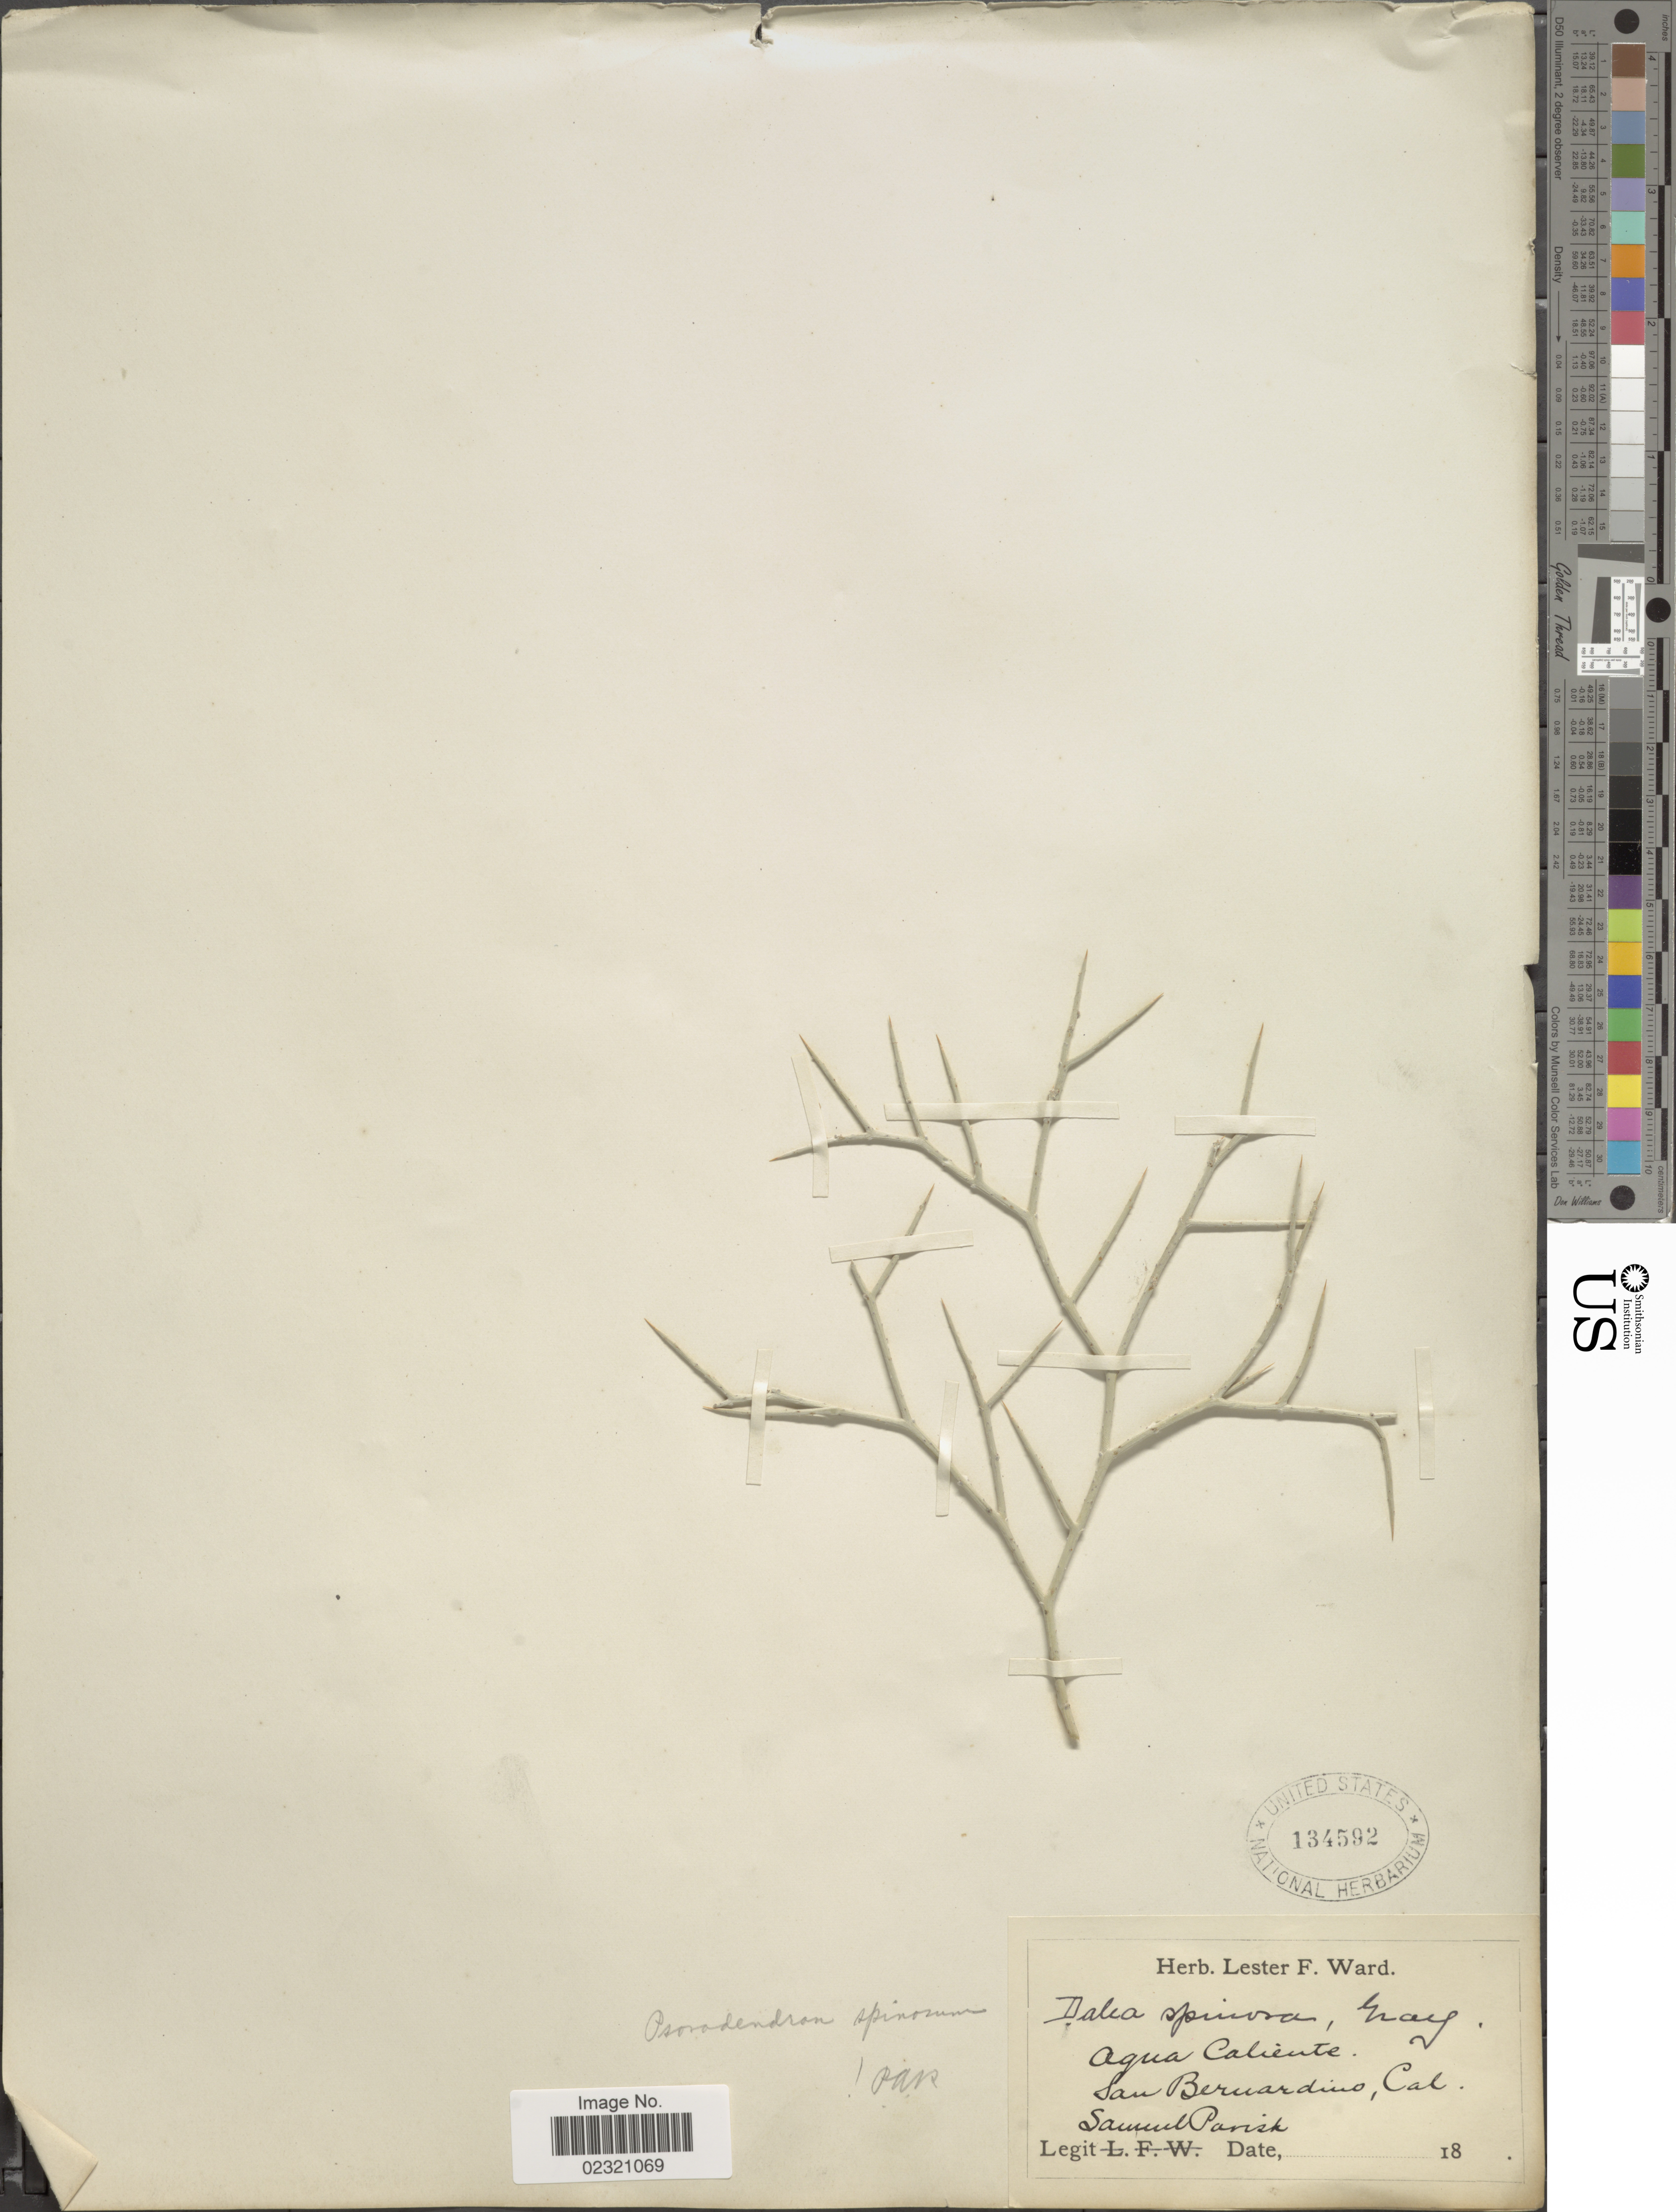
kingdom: Plantae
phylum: Tracheophyta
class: Magnoliopsida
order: Fabales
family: Fabaceae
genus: Psorothamnus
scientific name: Psorothamnus spinosus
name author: (A. Gray) Barneby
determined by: Strong, M. T., (US), Smithsonian Institution - National Museum of Natural History (UNITED STATES)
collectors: S. B. Parish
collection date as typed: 18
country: United States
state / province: California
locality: Agua Caliente Sam Bernardino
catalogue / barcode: US 134592